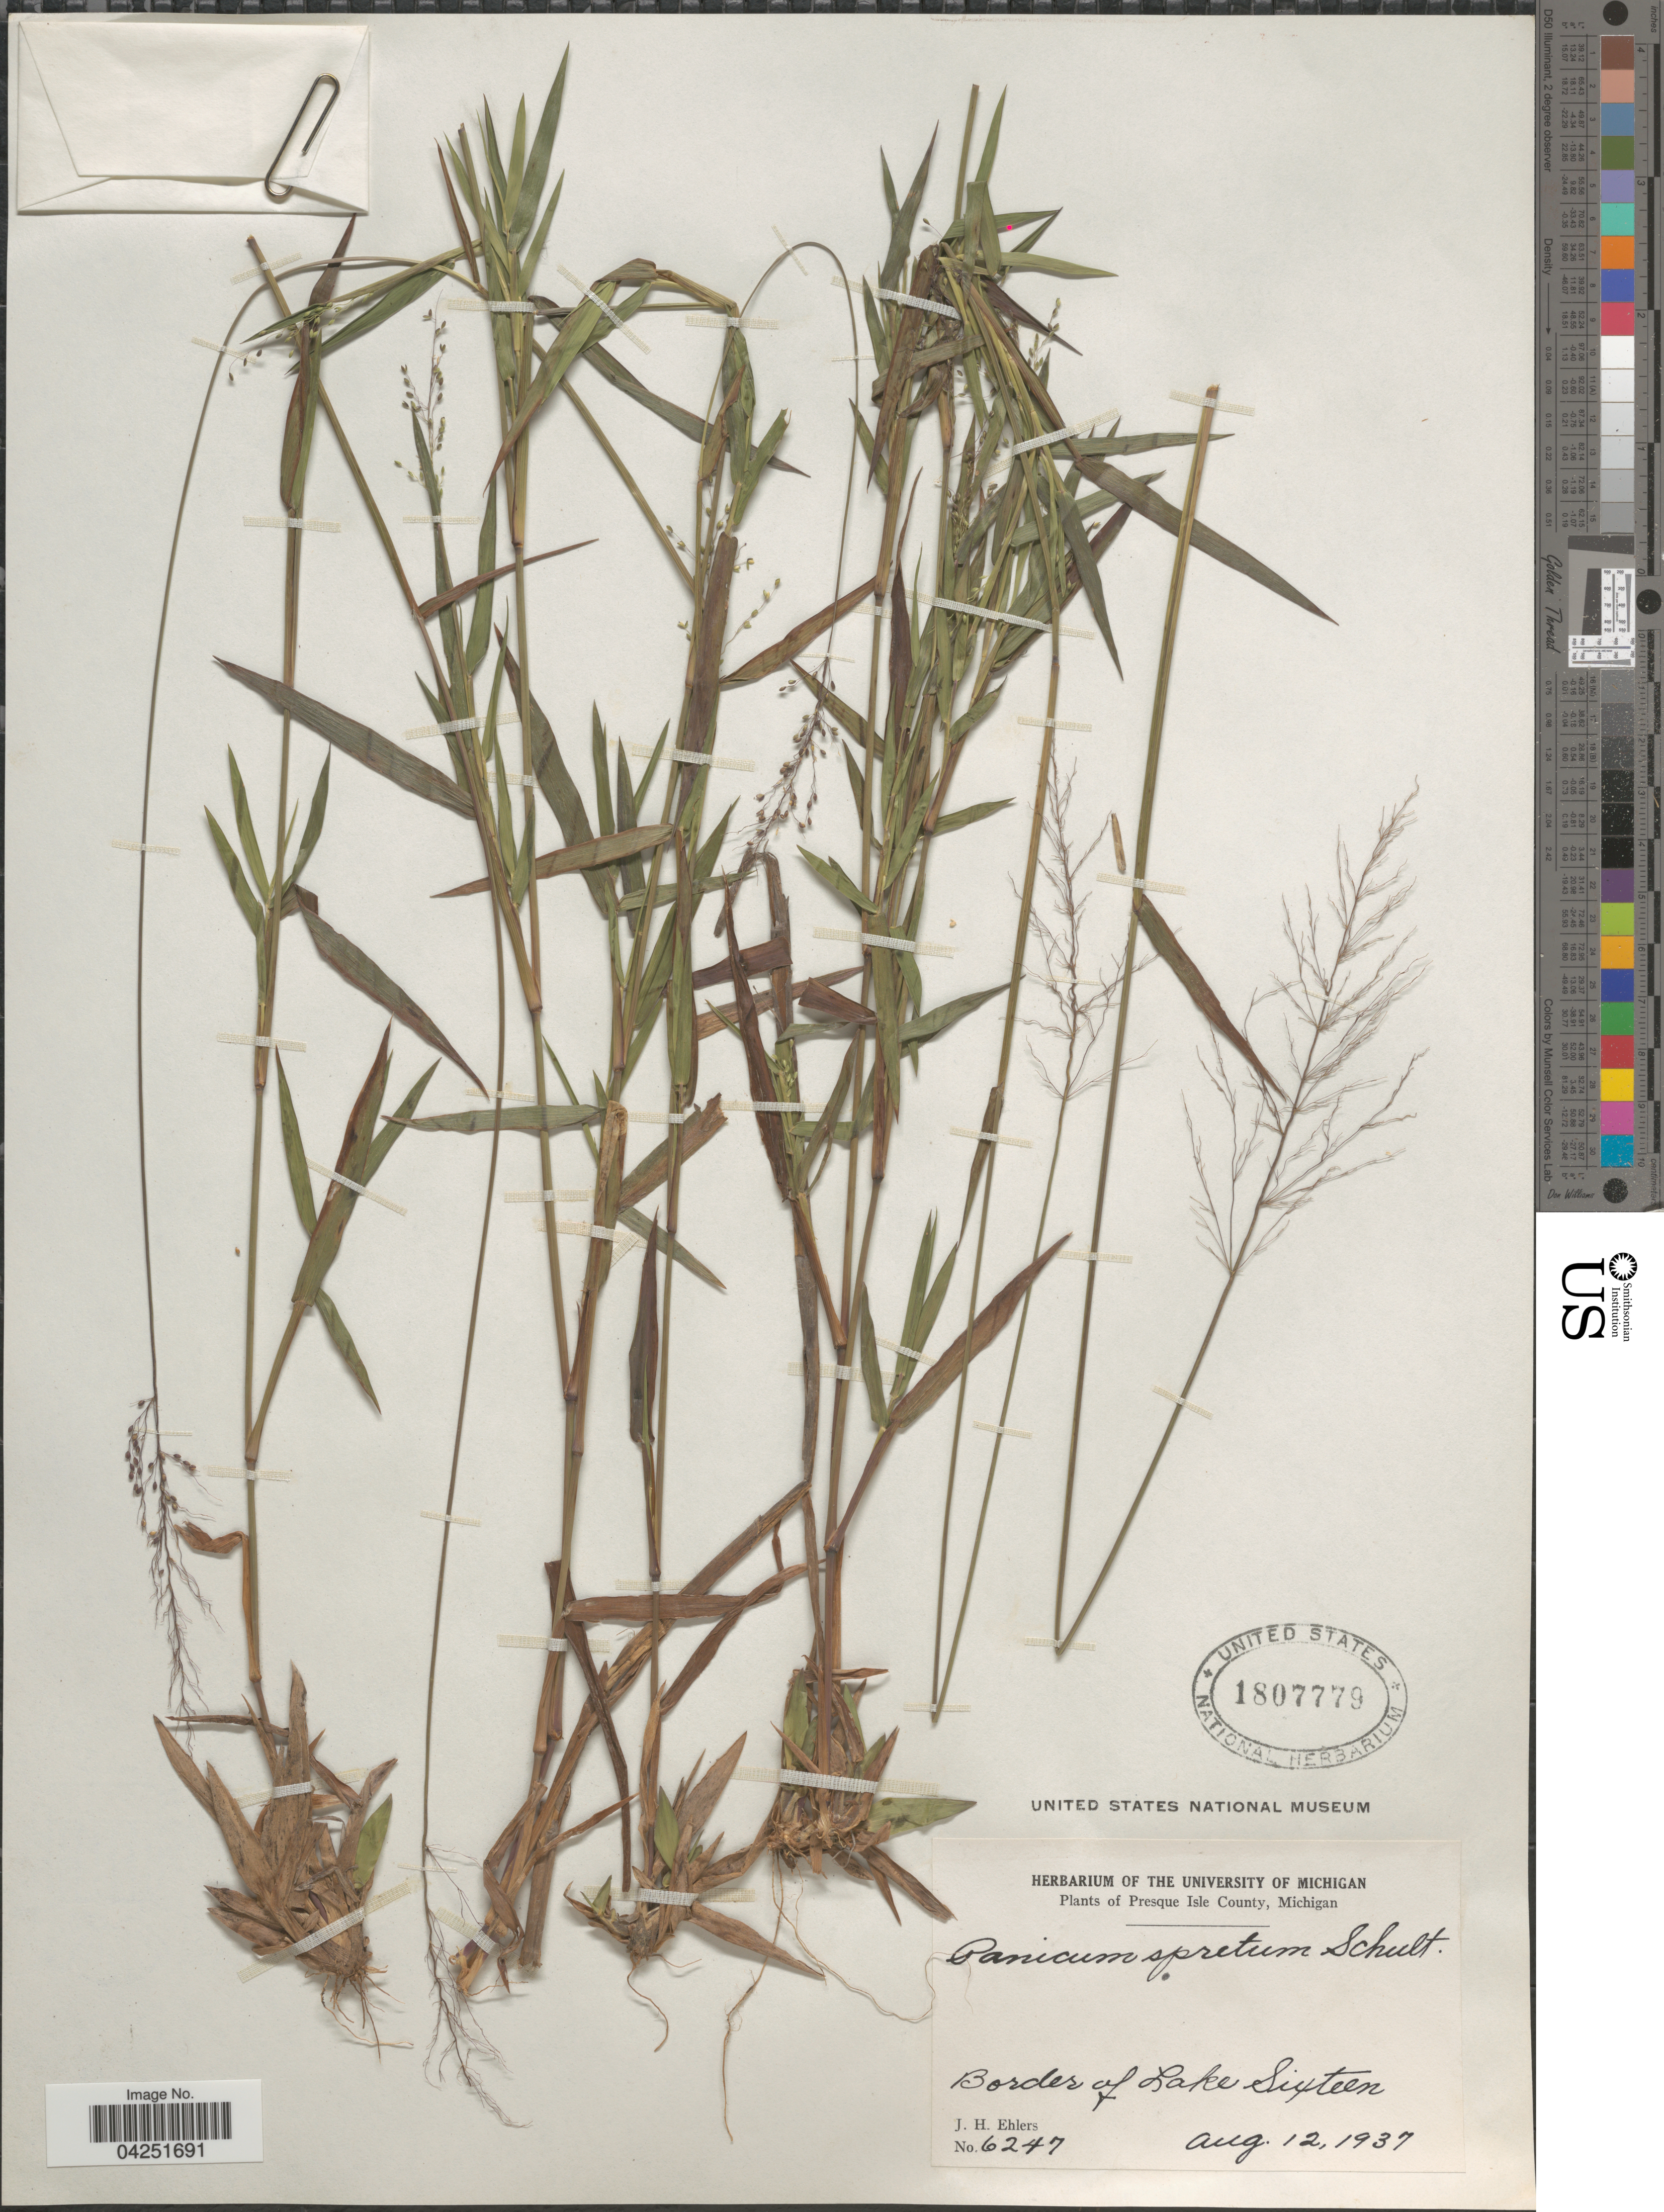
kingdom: Plantae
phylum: Tracheophyta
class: Liliopsida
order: Poales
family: Poaceae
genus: Dichanthelium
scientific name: Dichanthelium acuminatum var. densiflorum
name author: (Rand & Redfield) Gould & C.A. Clark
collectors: J. H. Ehlers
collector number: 6247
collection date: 1937-08-12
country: United States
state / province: Michigan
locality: Presque Isle County. Borders of Lake Sixteen.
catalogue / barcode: US 1807779